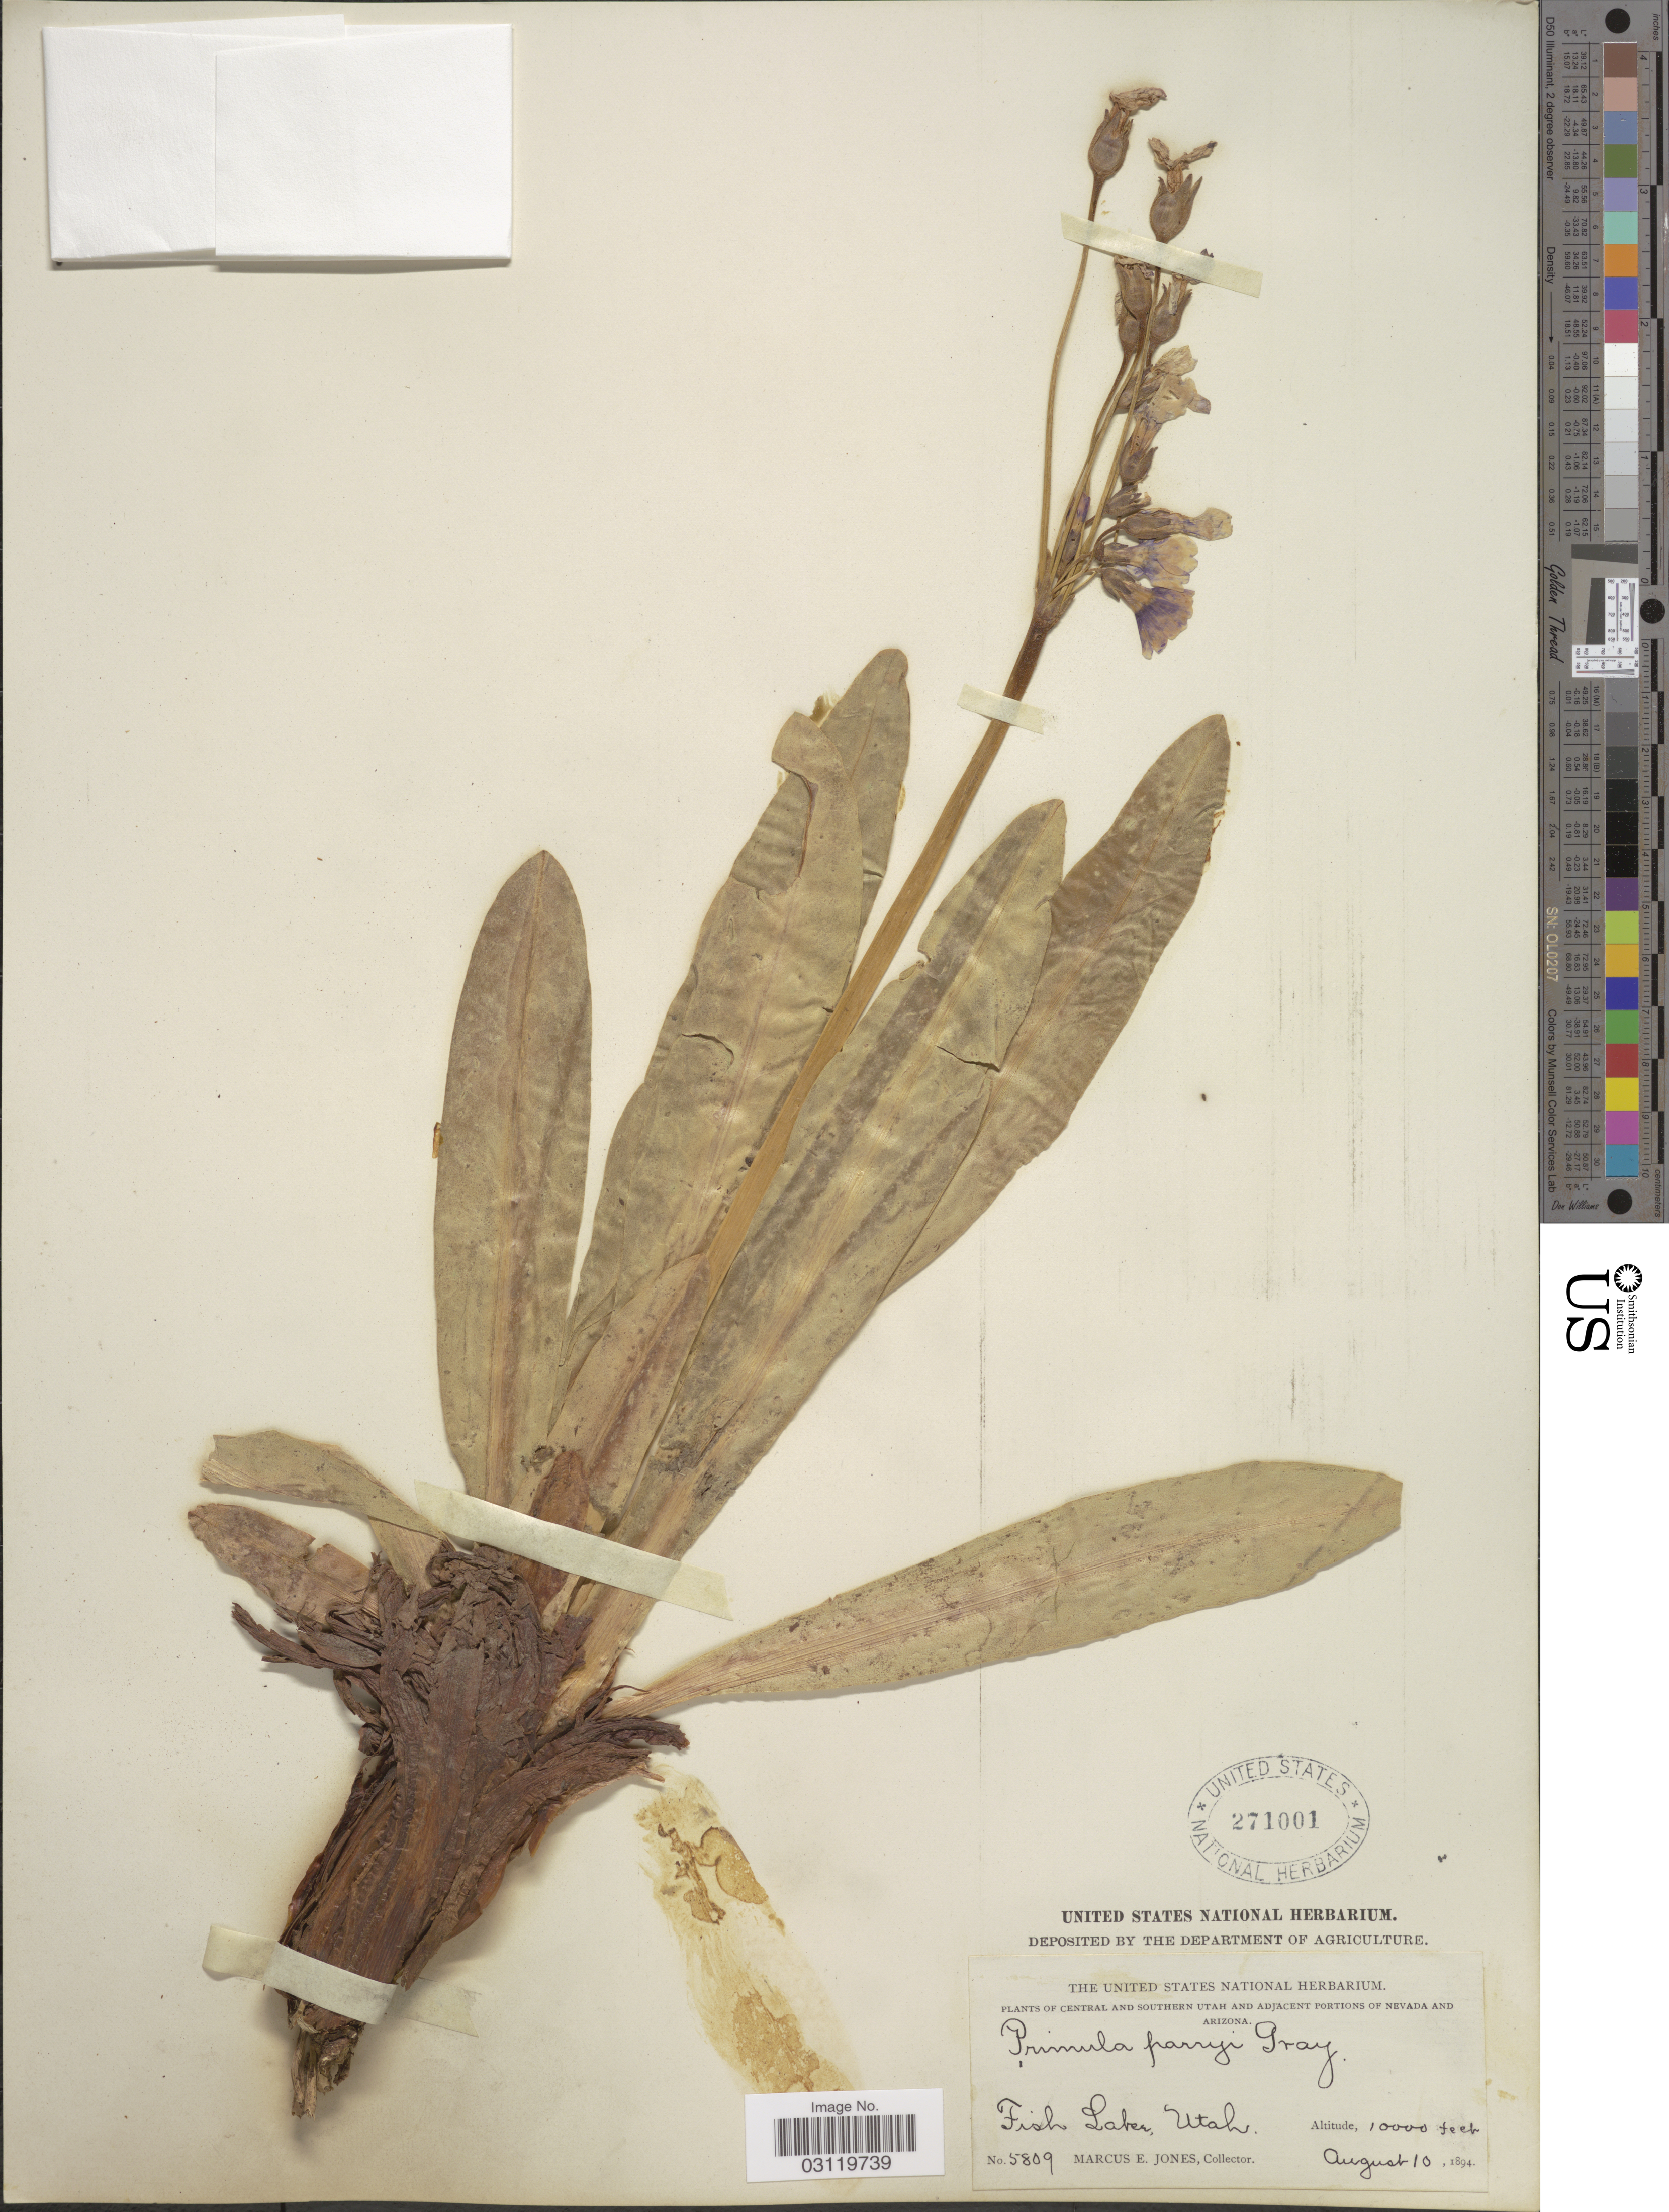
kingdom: Plantae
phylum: Tracheophyta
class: Magnoliopsida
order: Ericales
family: Primulaceae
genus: Primula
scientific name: Primula parryi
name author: A. Gray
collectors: M. E. Jones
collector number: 5809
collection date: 1894-08-10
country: United States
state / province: Utah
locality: Central and Southern Utah, Fish Lake.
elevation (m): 3048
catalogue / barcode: US 271001